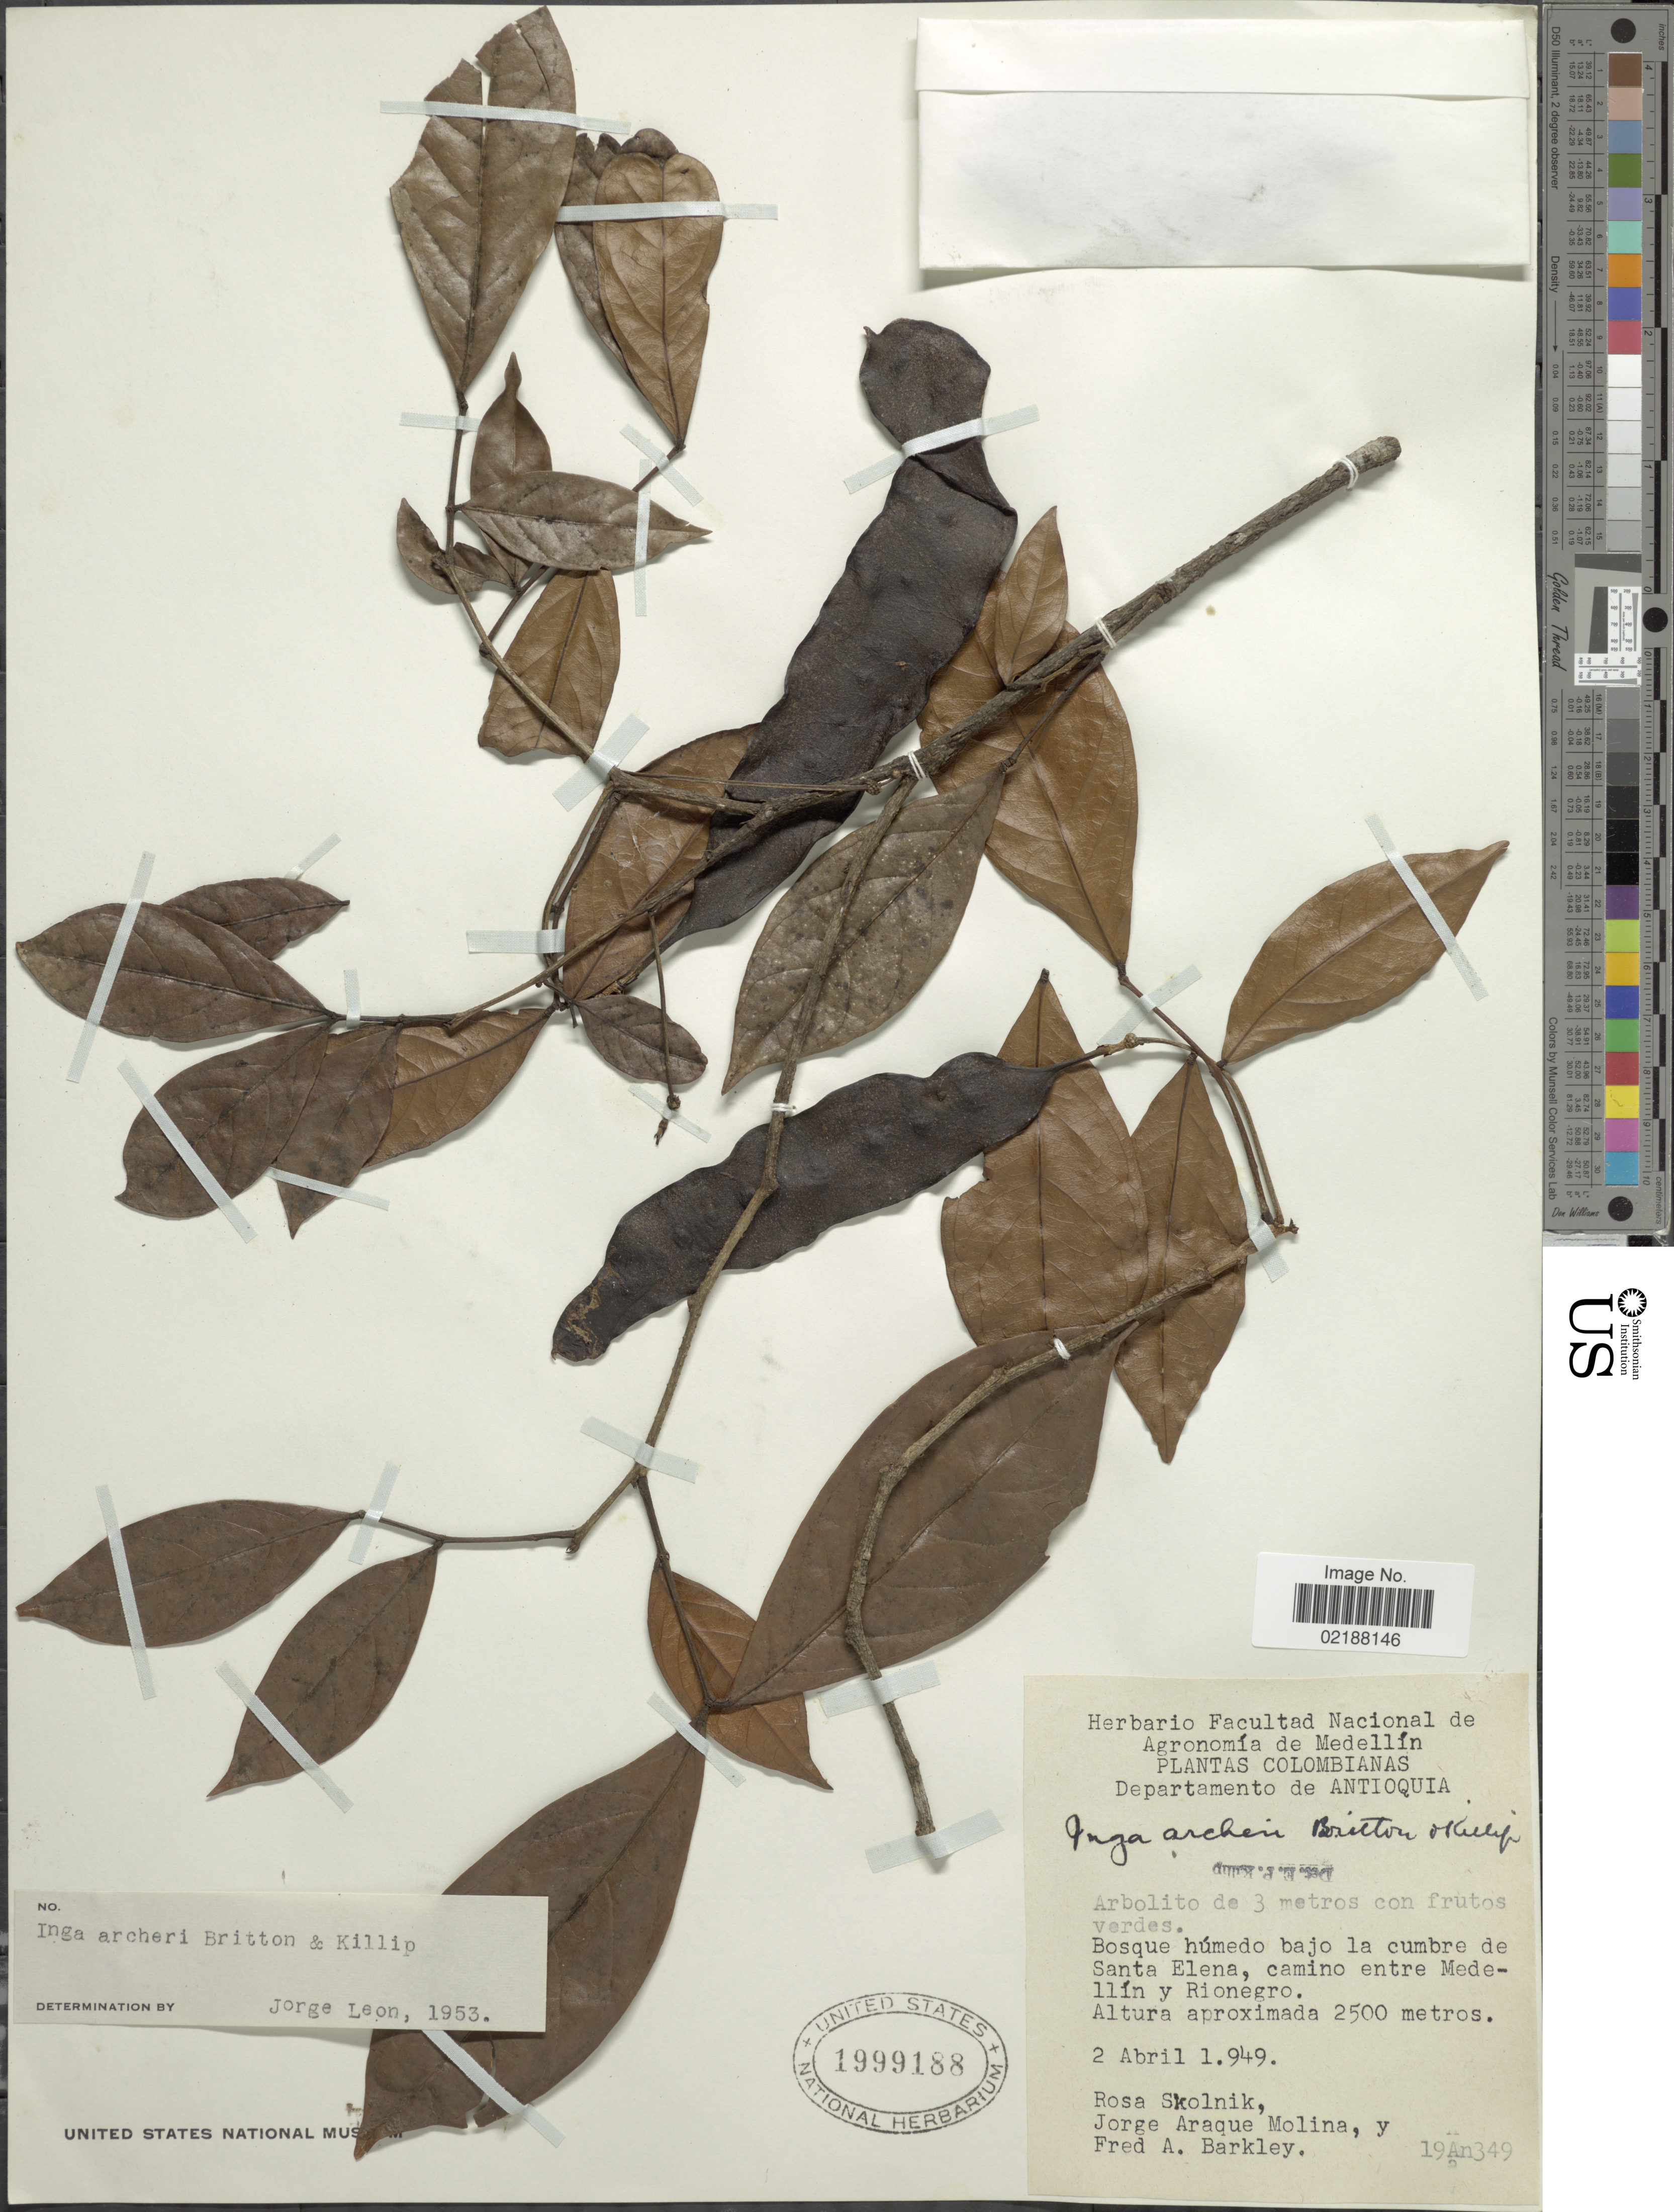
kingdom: Plantae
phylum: Tracheophyta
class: Magnoliopsida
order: Fabales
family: Fabaceae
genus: Inga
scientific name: Inga lallensis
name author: Spruce & Benth.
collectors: R. Skolnik, J. Araque Molina & F. A. Barkley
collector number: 19An349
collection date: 1949-04-02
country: Colombia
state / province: Antioquia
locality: Departamento Antioquia. Bosque húmedo bajo la cumbre de Santa Elena, camino entre Medellín y Rionegro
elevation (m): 2500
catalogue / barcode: US 1999188